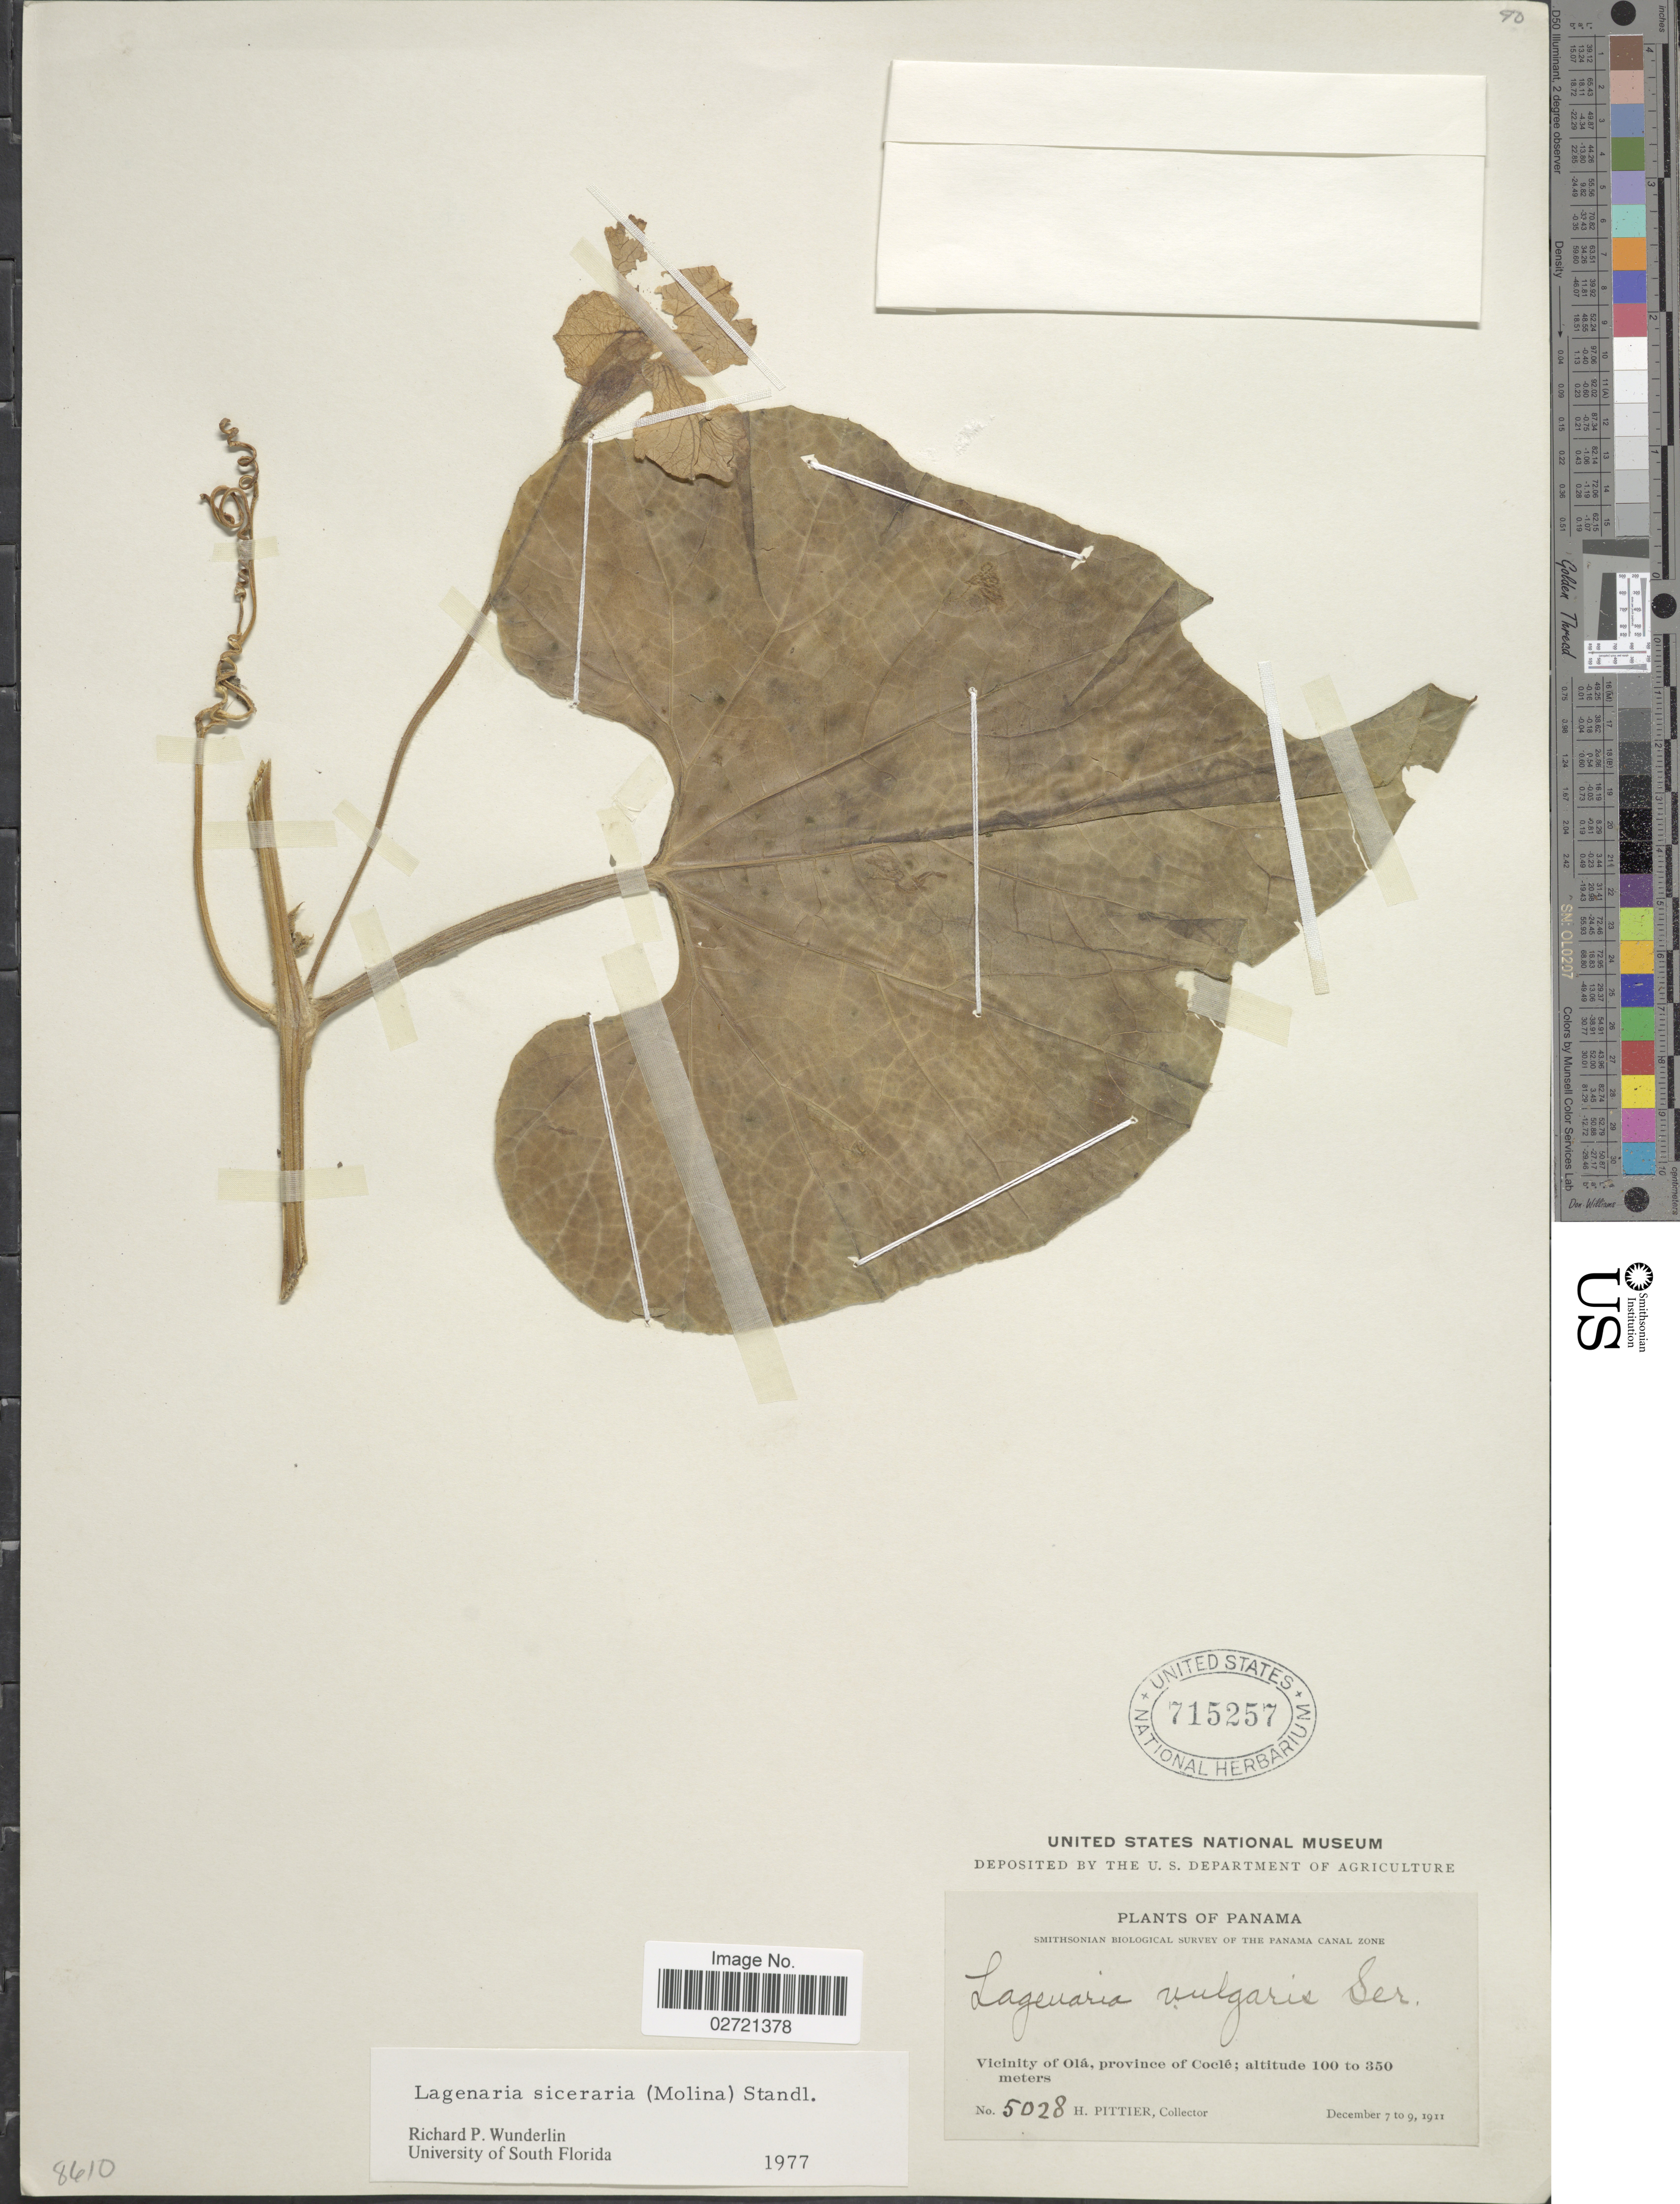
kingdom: Plantae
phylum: Tracheophyta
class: Magnoliopsida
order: Cucurbitales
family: Cucurbitaceae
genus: Lagenaria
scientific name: Lagenaria siceraria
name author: (Molina) Standl.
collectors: H. F. Pittier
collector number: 5028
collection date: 1911-12-07/1911-12-09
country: Panama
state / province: Coclé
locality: Vicinity of Ola, province of Cocle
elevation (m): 100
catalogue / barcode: US 715257